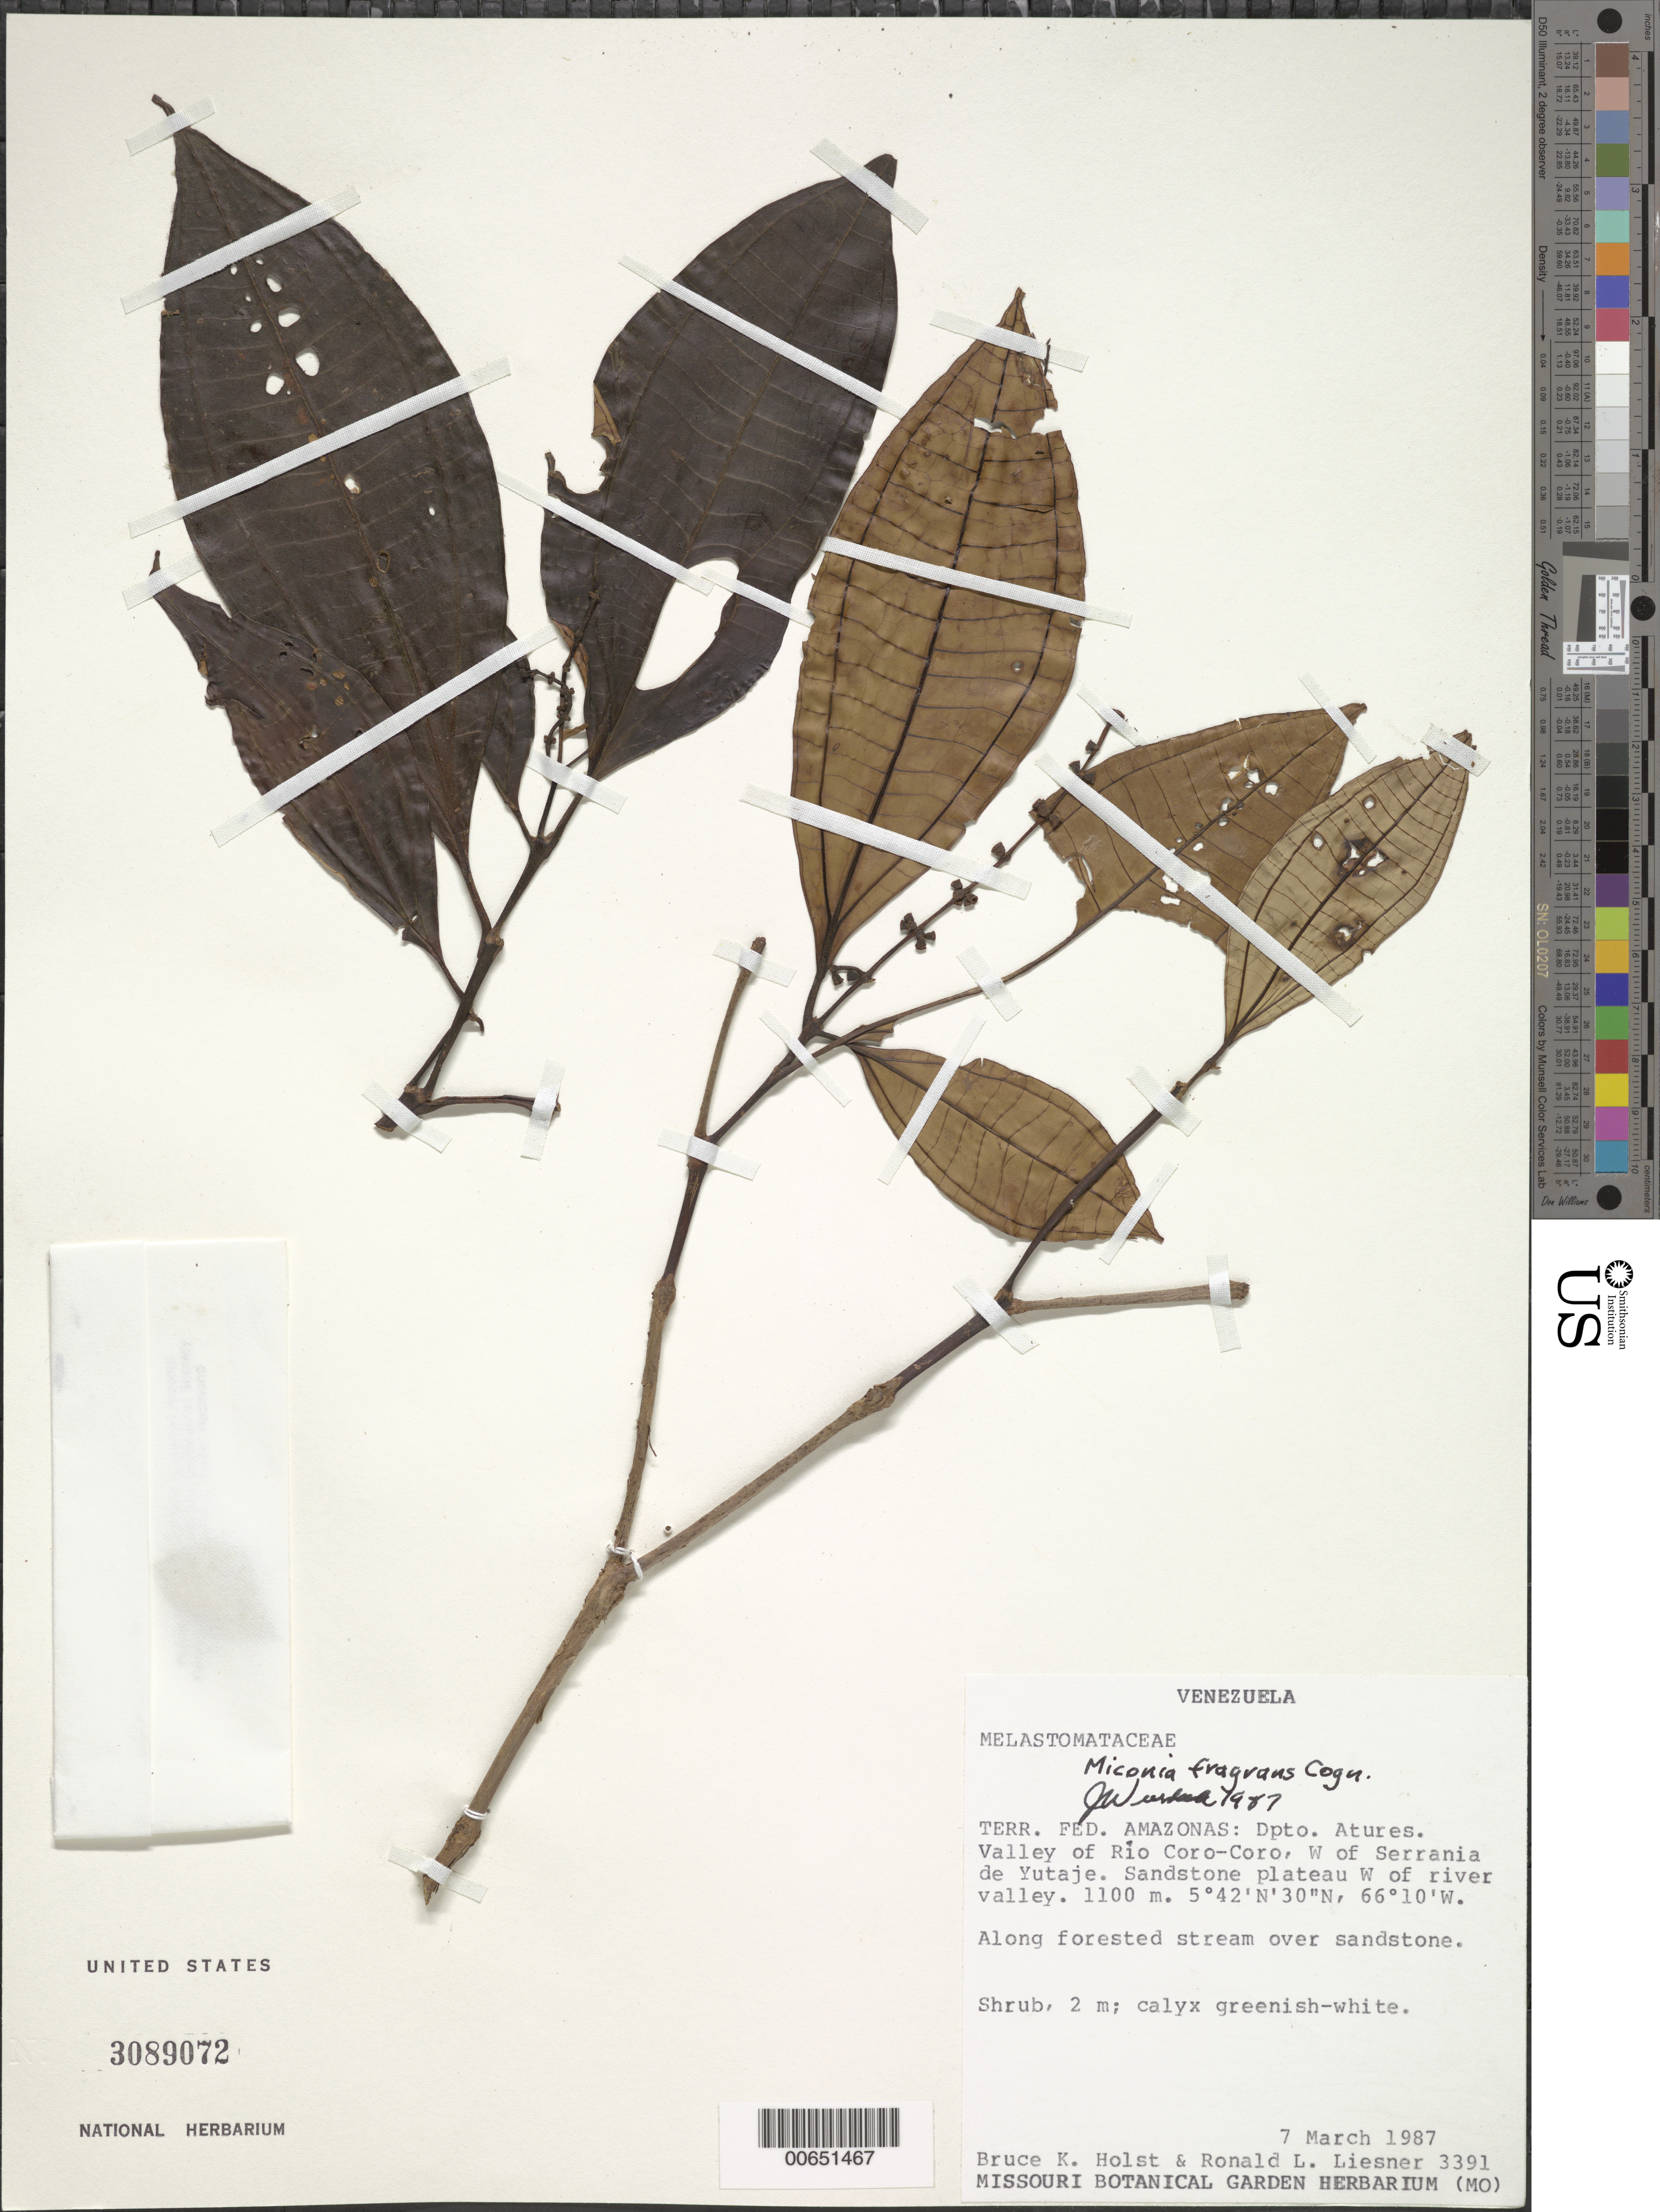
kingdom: Plantae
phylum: Tracheophyta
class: Magnoliopsida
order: Myrtales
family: Melastomataceae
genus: Miconia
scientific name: Miconia fragrans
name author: Cogn.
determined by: Wurdack, John J., (US), US (UNITED STATES)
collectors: B. Holst & R. L. Liesner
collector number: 3391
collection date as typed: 7-Mar-87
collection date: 1987-03-07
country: Venezuela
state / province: Amazonas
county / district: Atures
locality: Río Coro-Coro valley, W of Serrania de Yutajé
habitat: Sandstone plateau W of river valley, along forested stream over sandstone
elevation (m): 1100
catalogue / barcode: US 3089072